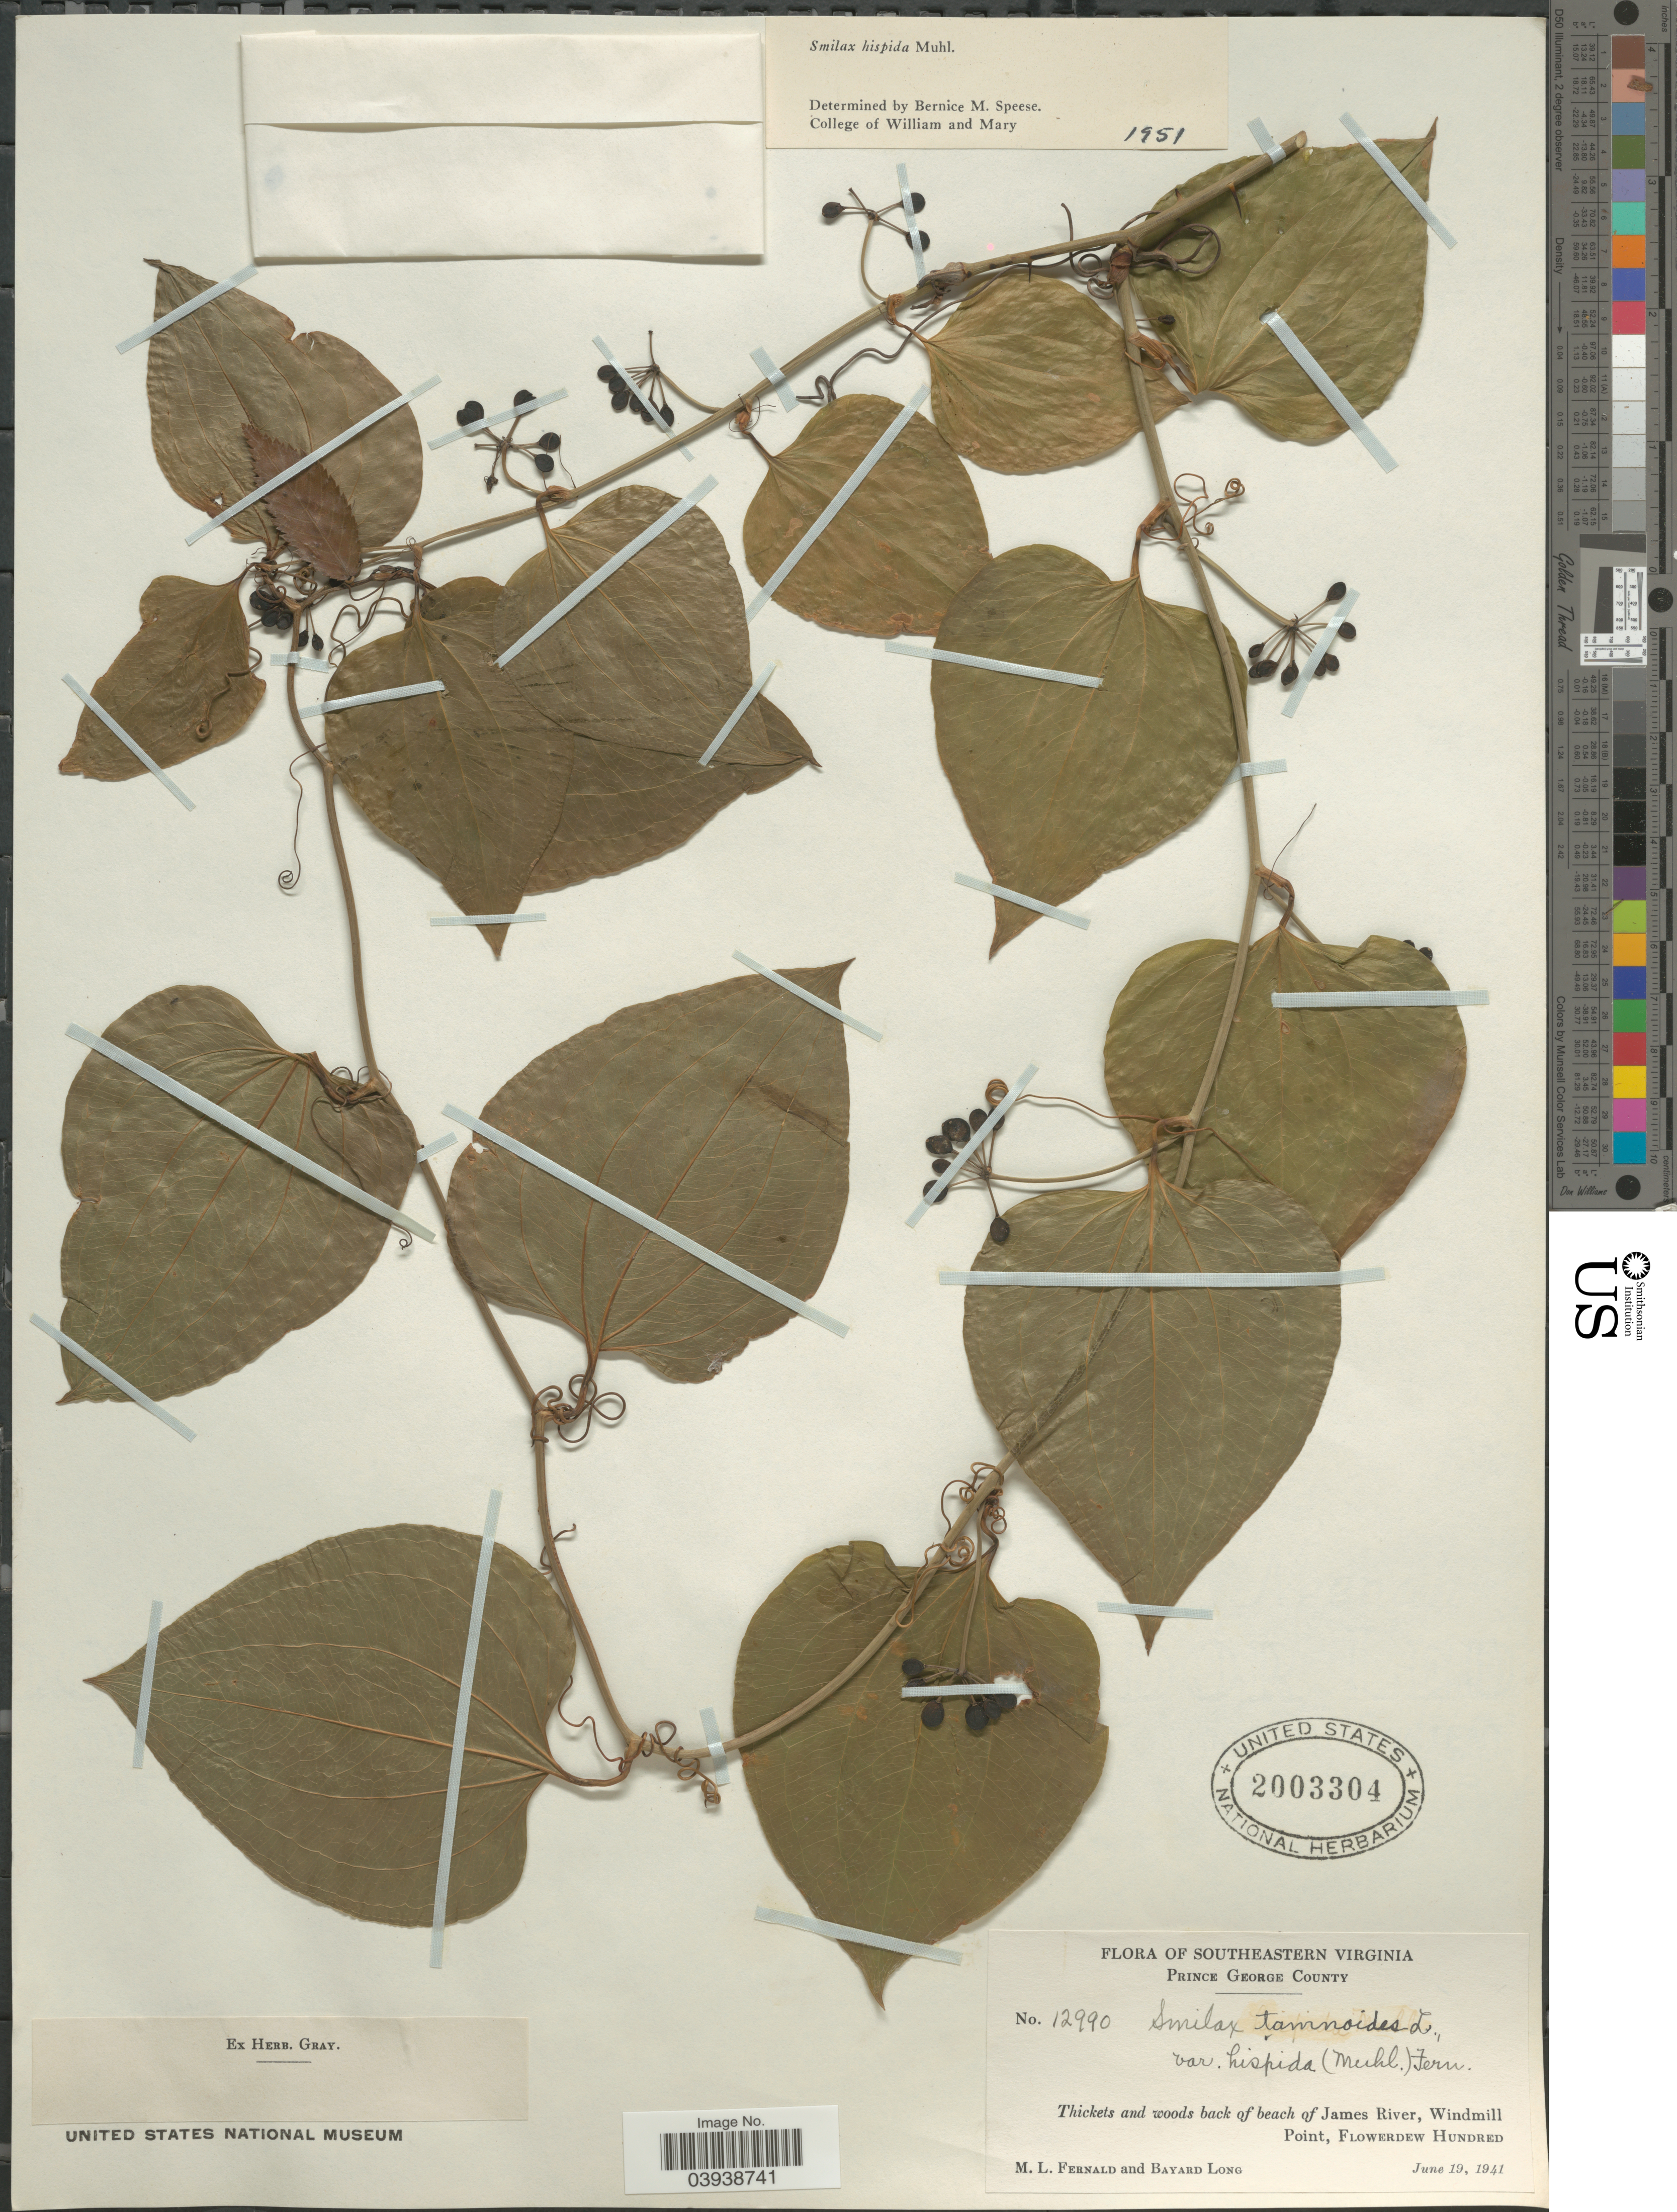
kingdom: Plantae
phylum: Tracheophyta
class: Liliopsida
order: Liliales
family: Smilacaceae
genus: Smilax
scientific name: Smilax hispida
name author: Raf.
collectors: M. L. Fernald & B. Long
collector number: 12990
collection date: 1941-06-19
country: United States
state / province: Virginia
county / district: Prince George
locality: Southeastern Virginia. Prince George County. Back of James River, Windmill Point, Flowerdew Hundred.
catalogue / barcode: US 2003304